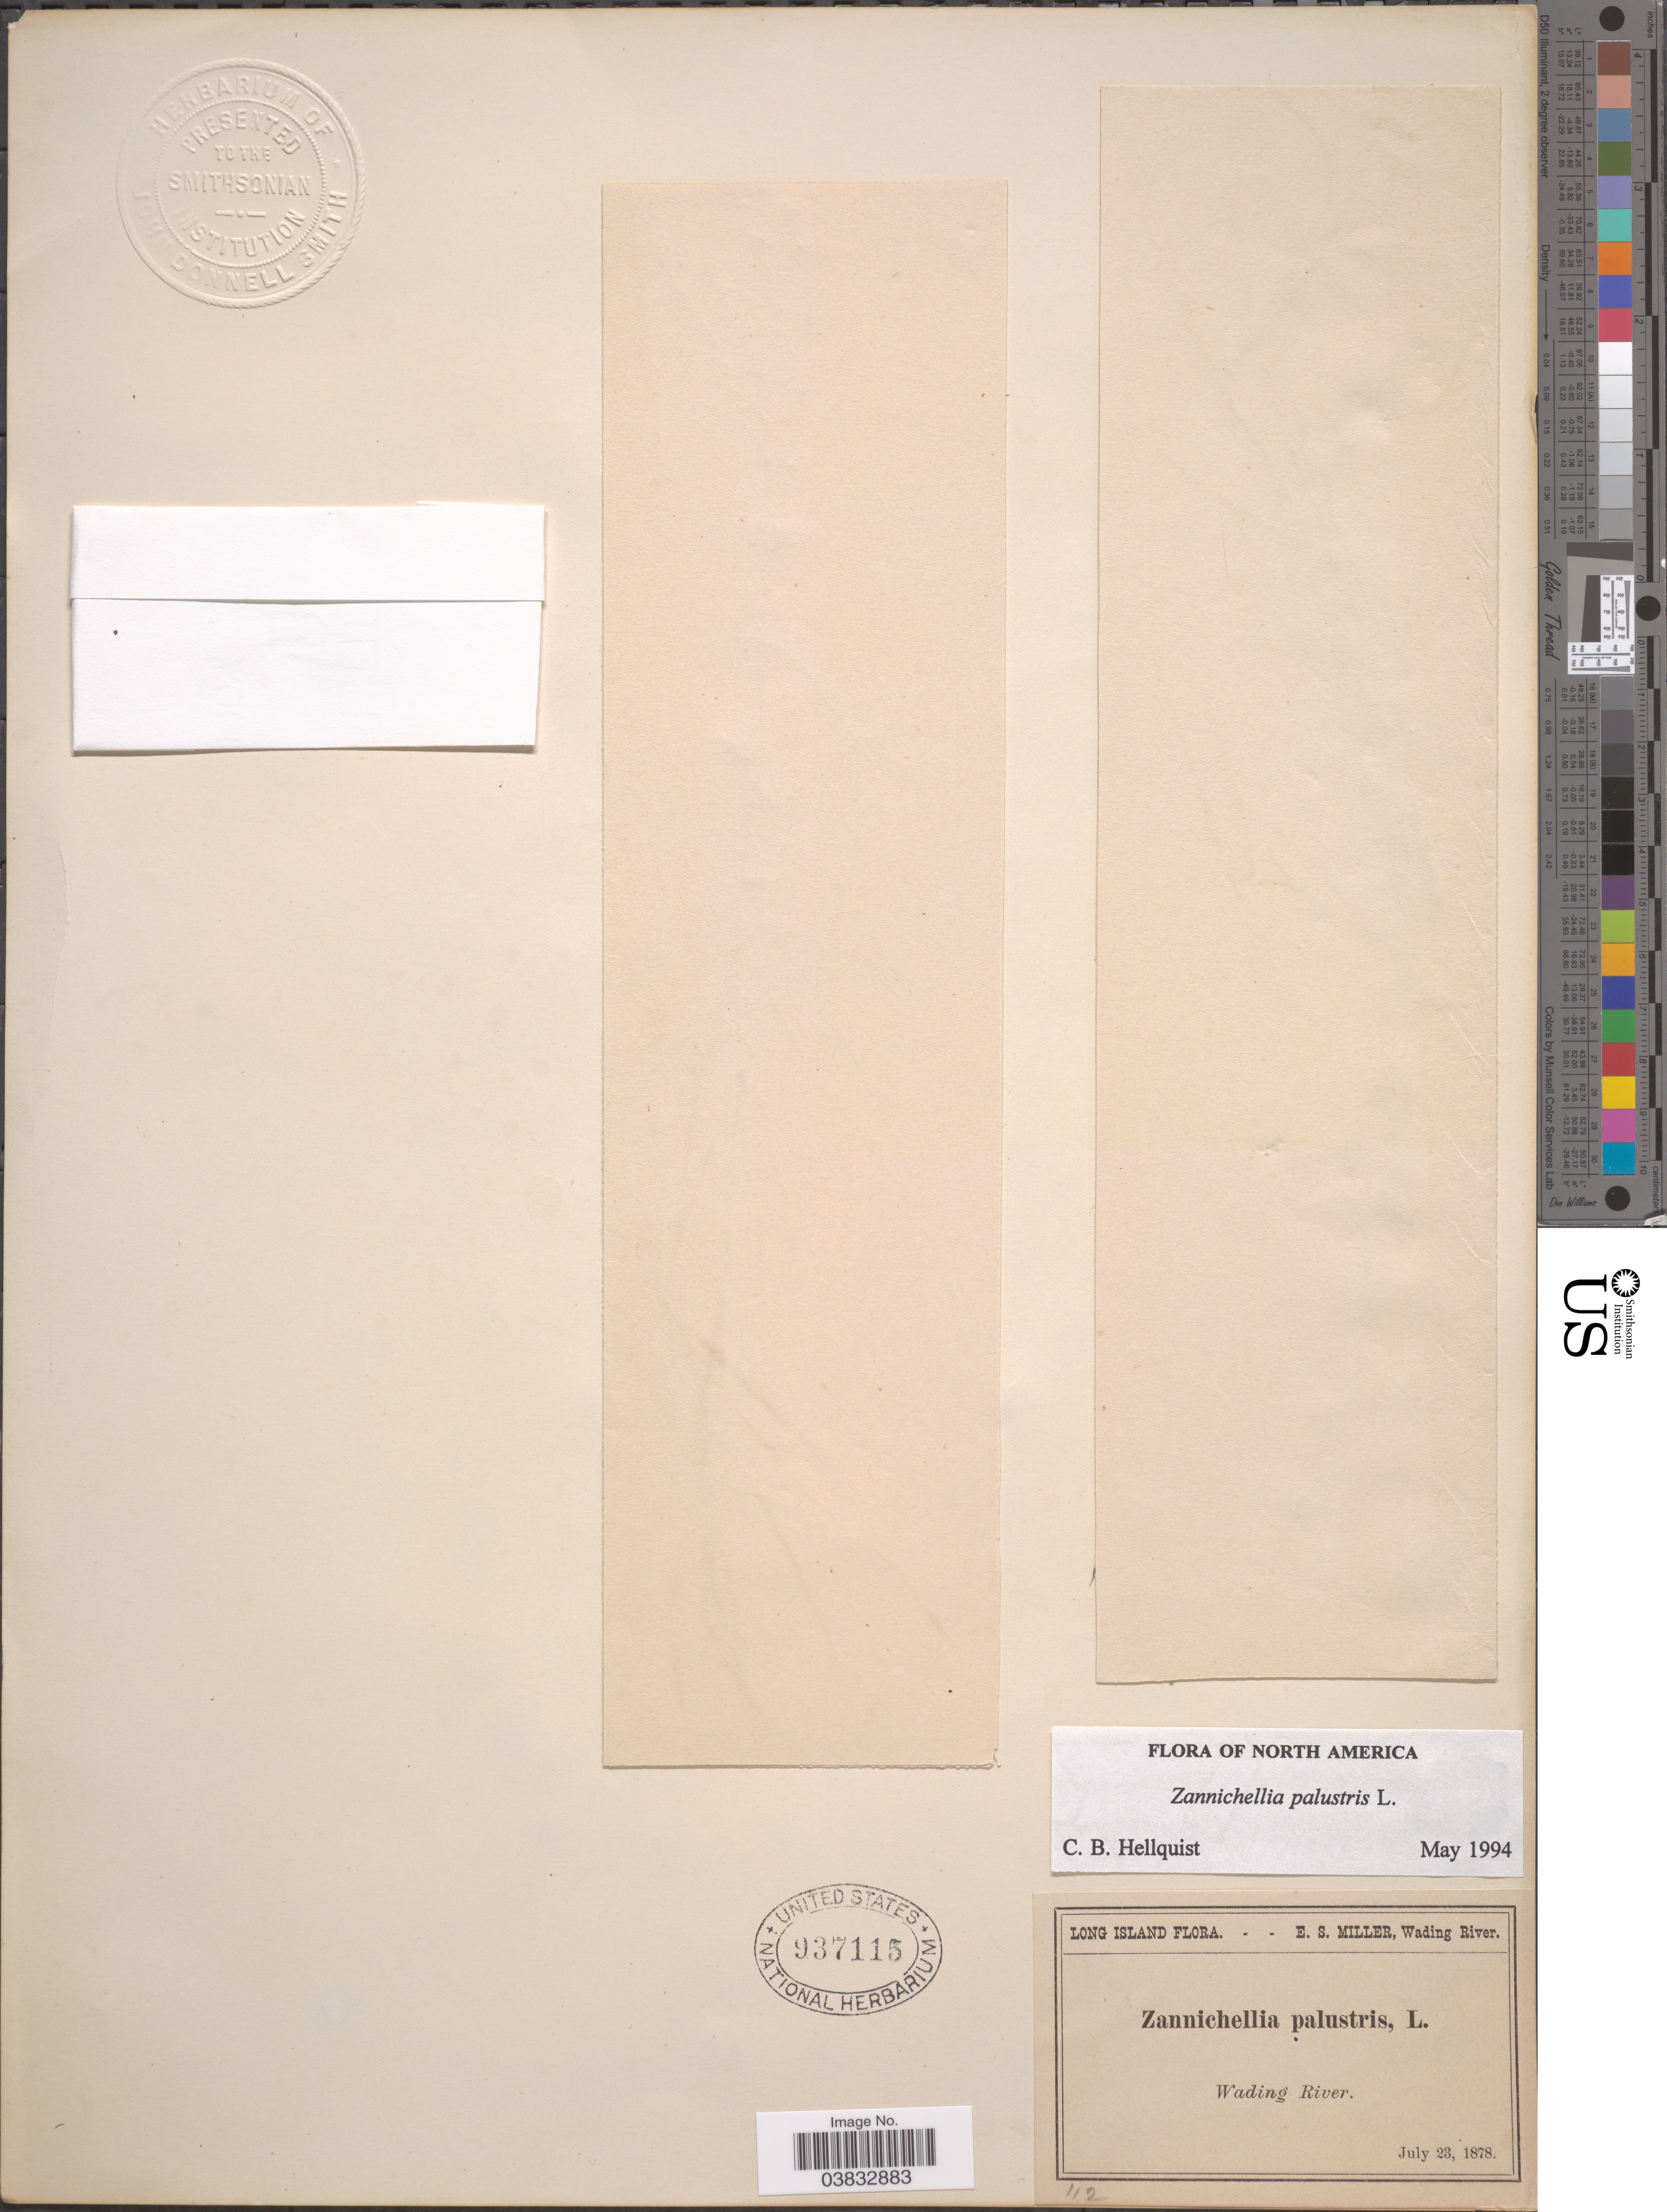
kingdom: Plantae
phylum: Tracheophyta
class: Liliopsida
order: Alismatales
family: Potamogetonaceae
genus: Zannichellia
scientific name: Zannichellia palustris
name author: L.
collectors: E. S. Miller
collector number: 112?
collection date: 1878-07-23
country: United States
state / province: New York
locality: Long Island. Wading River.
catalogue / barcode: US 937115